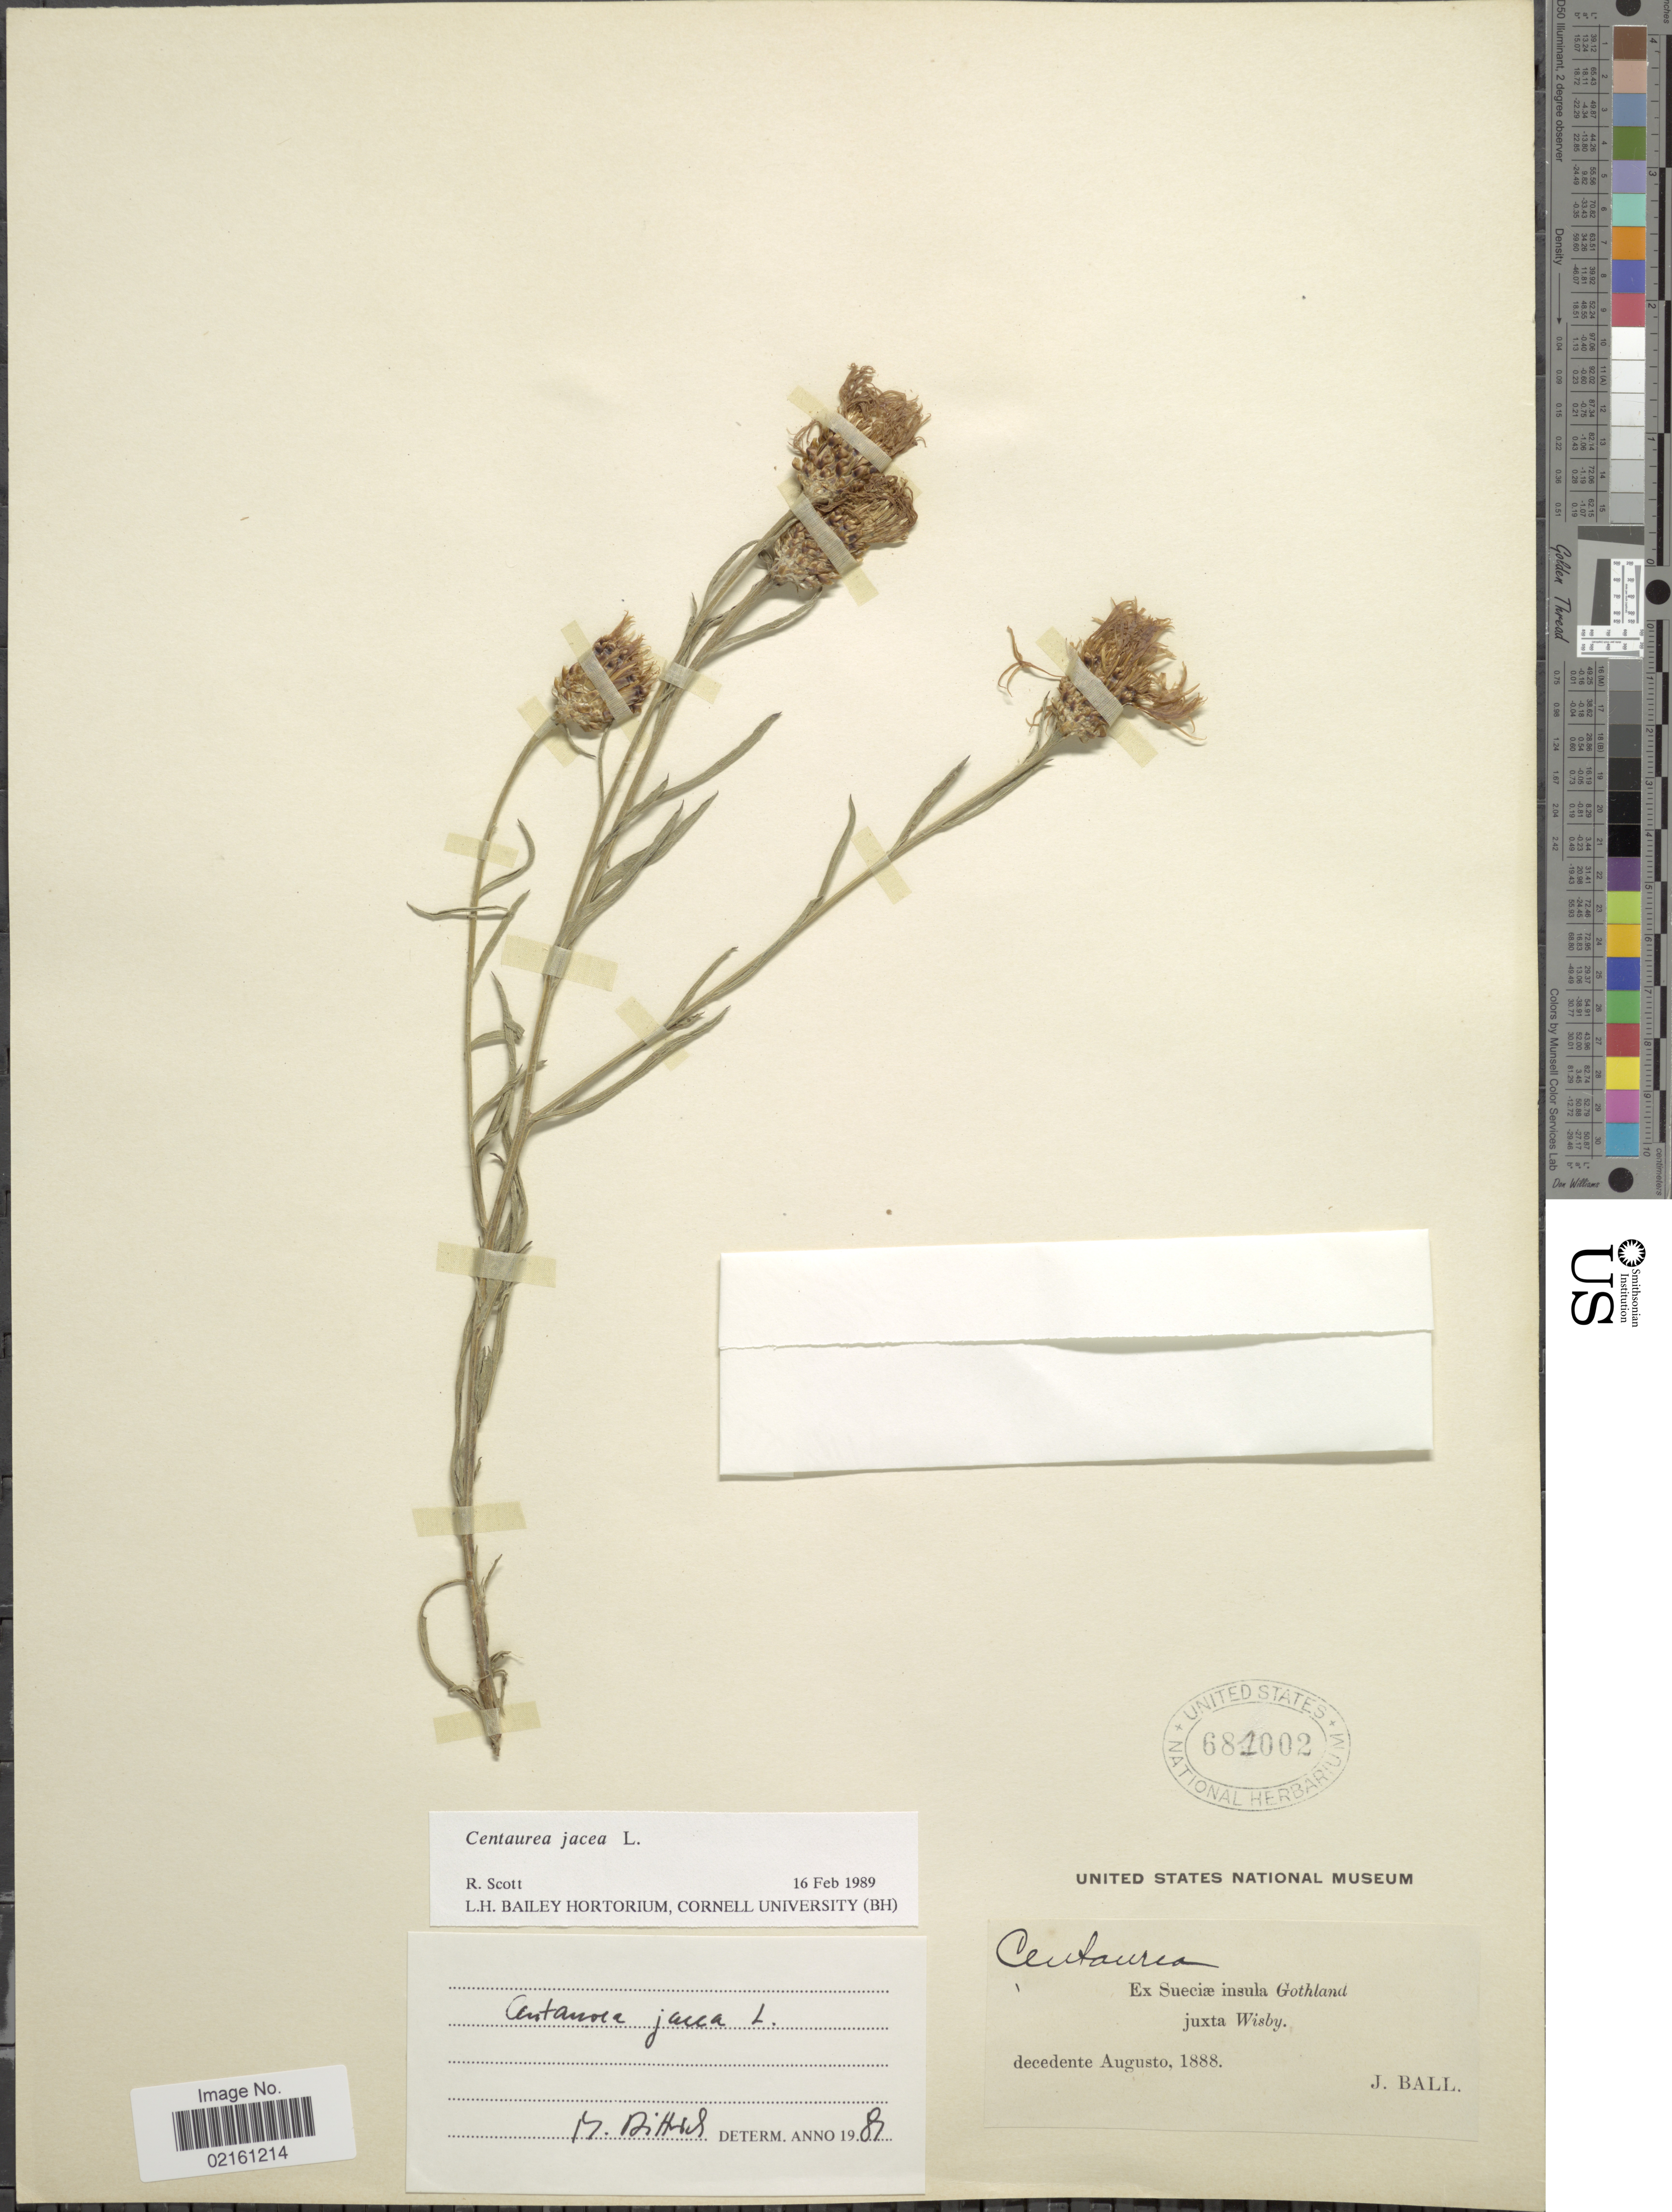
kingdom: Plantae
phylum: Tracheophyta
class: Magnoliopsida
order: Asterales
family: Asteraceae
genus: Centaurea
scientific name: Centaurea jacea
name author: L.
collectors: J. Ball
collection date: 1888-08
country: Sweden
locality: Sueciae insula Gothland, juxta Wisby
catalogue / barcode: US 681002